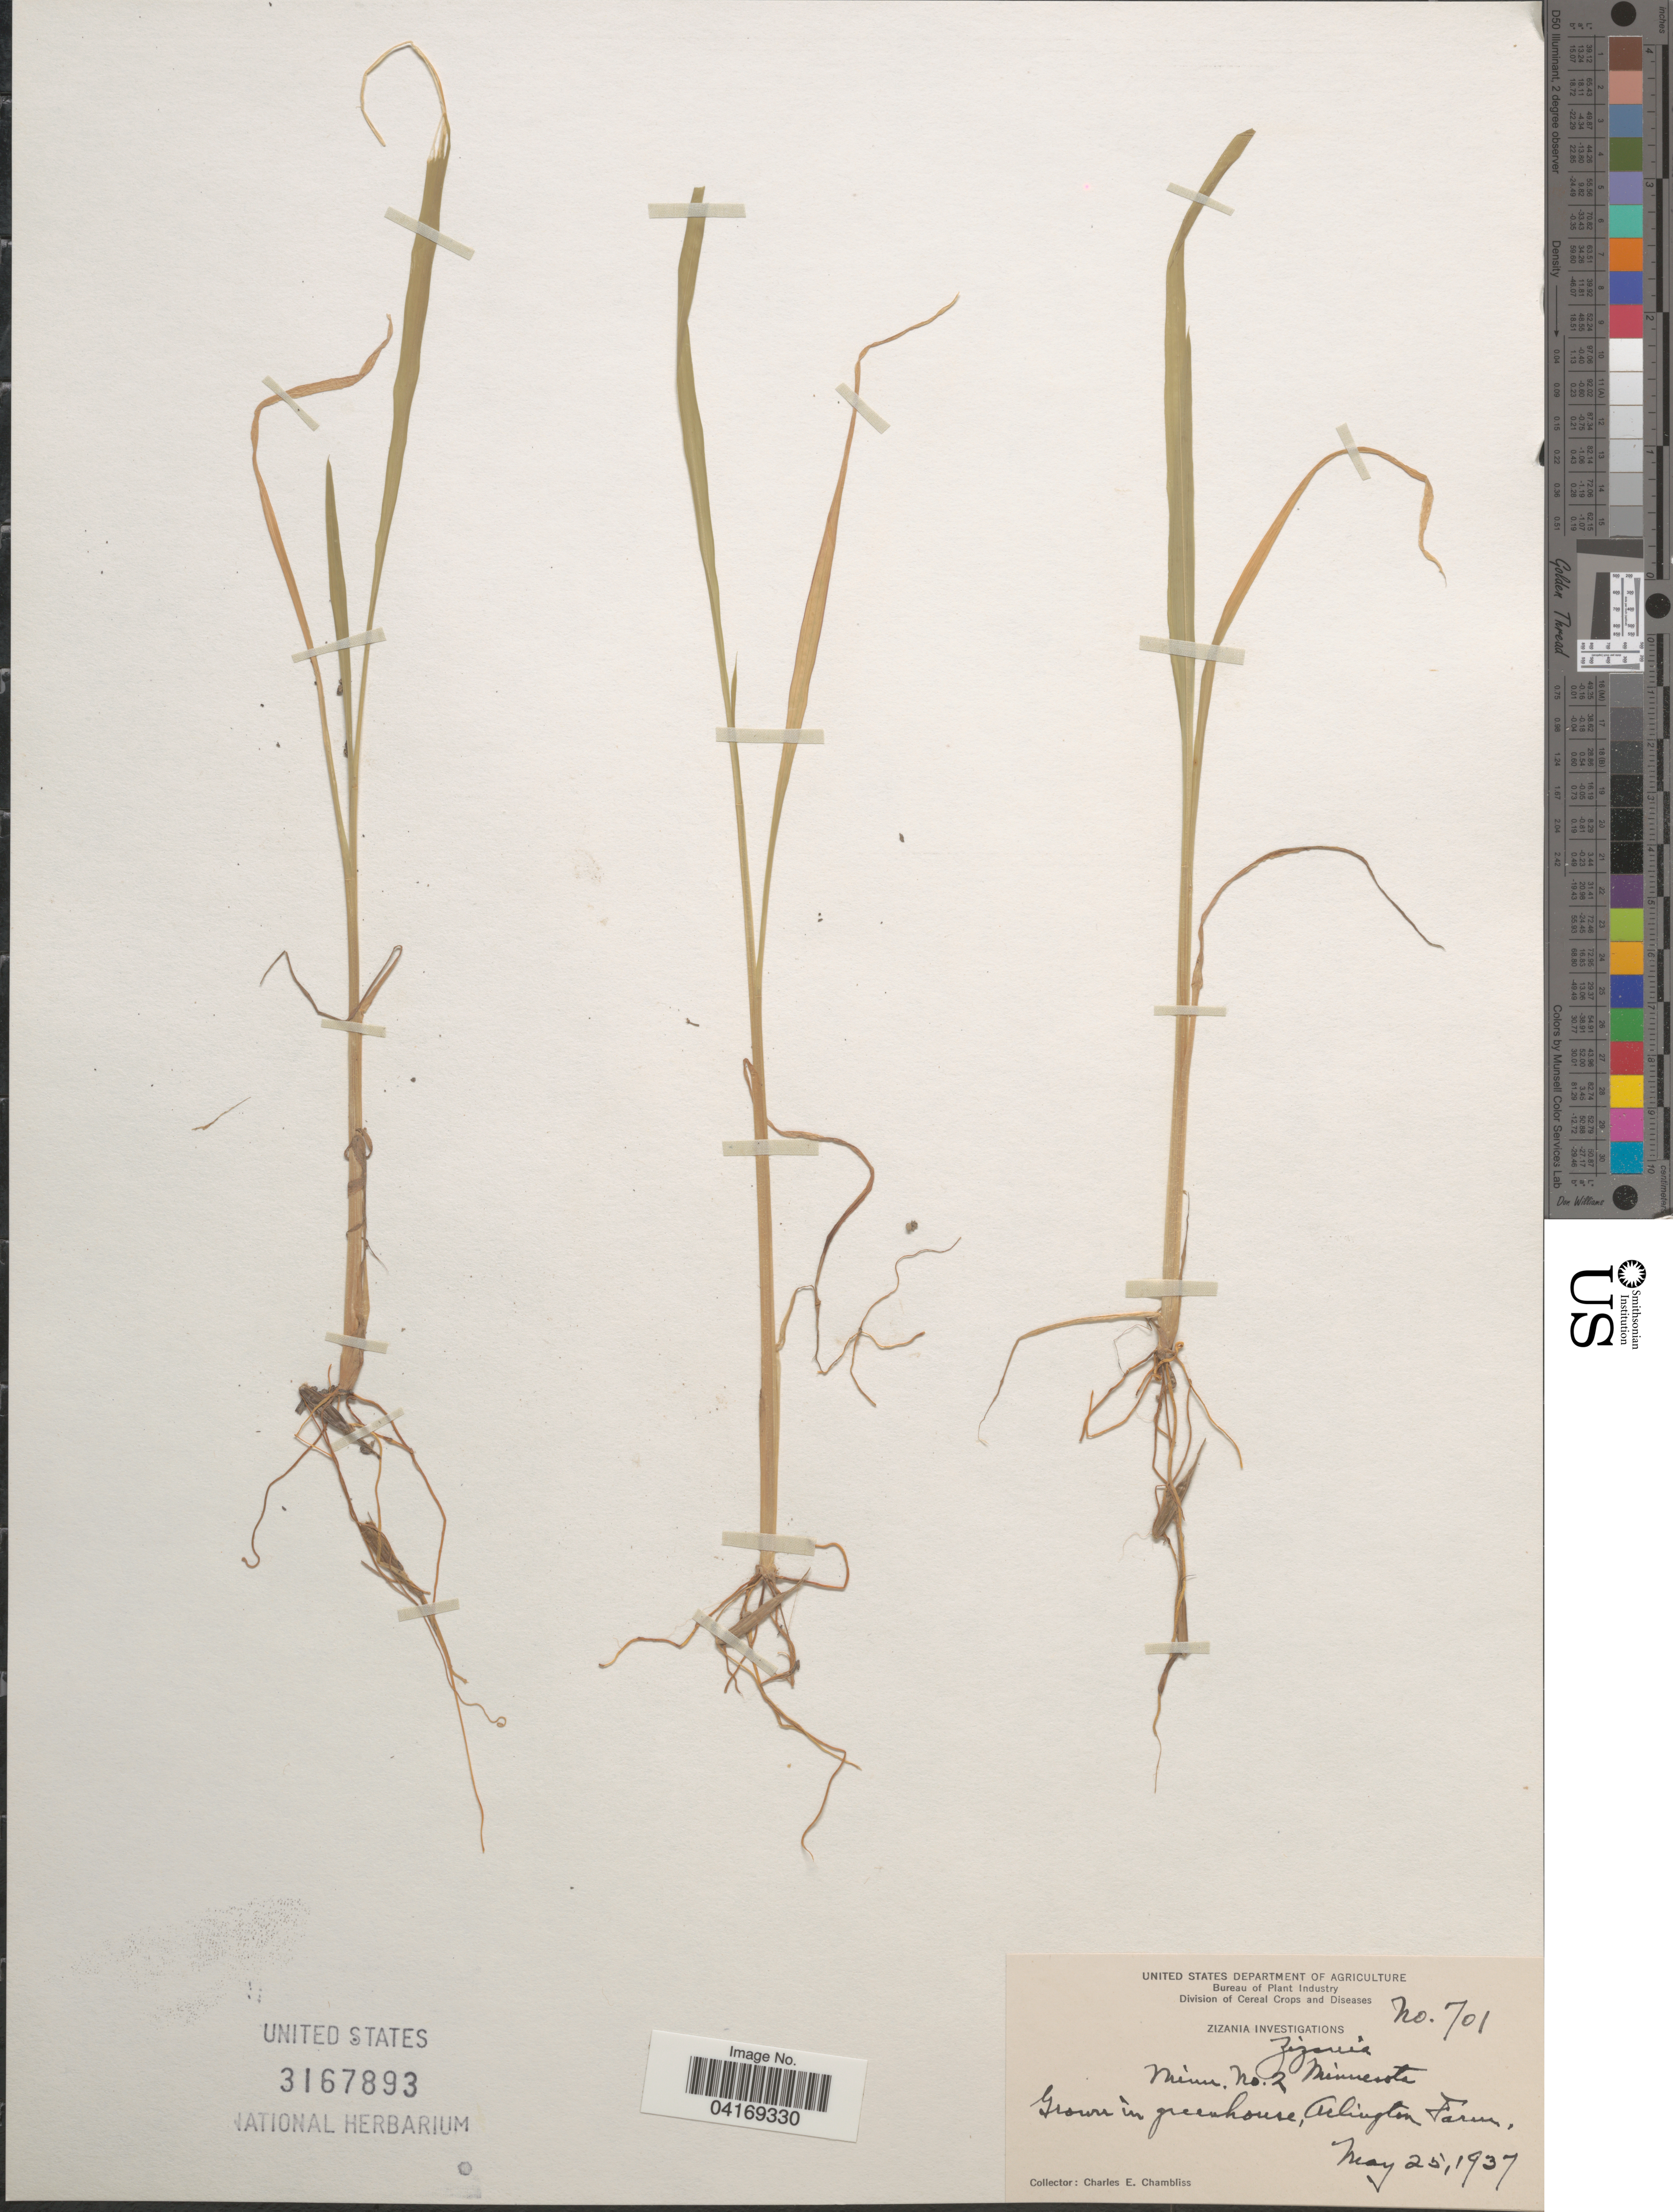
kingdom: Plantae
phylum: Tracheophyta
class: Liliopsida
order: Poales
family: Poaceae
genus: Zizania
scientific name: Zizania sp.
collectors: C. Chambliss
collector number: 701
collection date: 1937-05-25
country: United States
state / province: Virginia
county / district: Arlington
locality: In greenhouse, Arlington Farm.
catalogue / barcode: US 3167893